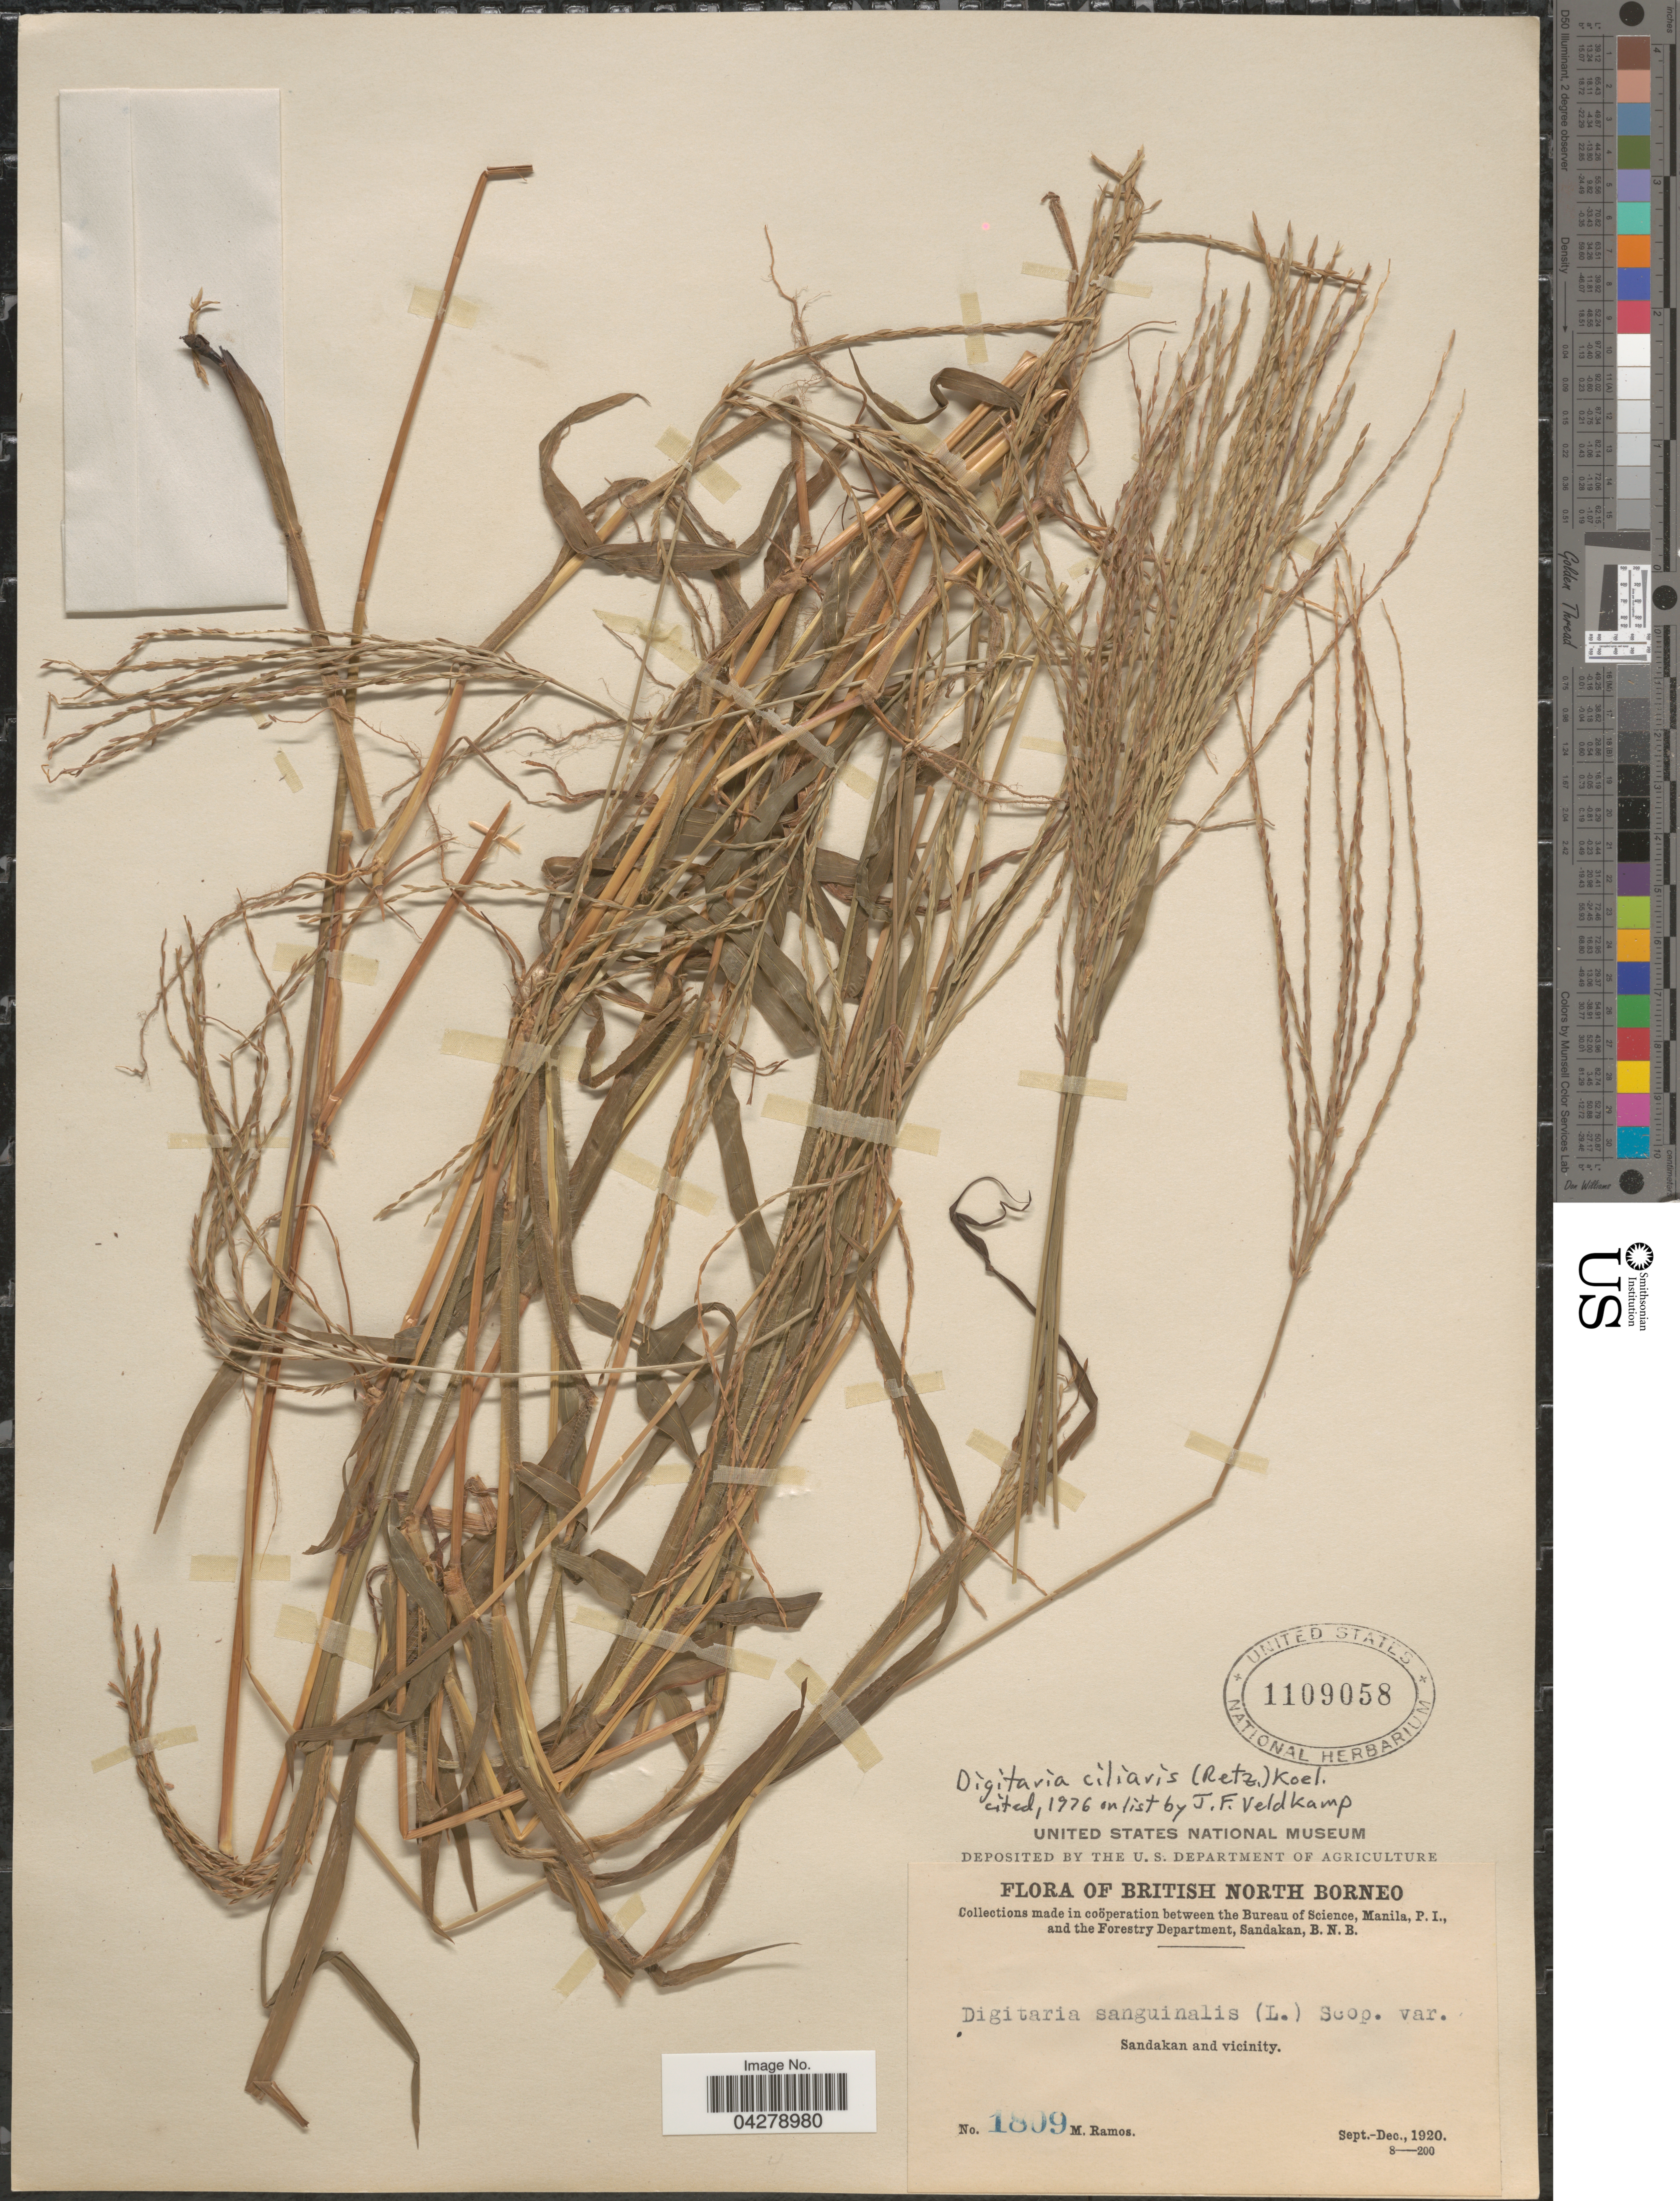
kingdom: Plantae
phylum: Tracheophyta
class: Liliopsida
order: Poales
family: Poaceae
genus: Digitaria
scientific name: Digitaria ciliaris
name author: (Retz.) Koeler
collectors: M. Ramos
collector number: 1809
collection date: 1920-09/1920-12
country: Malaysia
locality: British North Borneo. Sandakan and vicinity.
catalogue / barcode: US 1109058